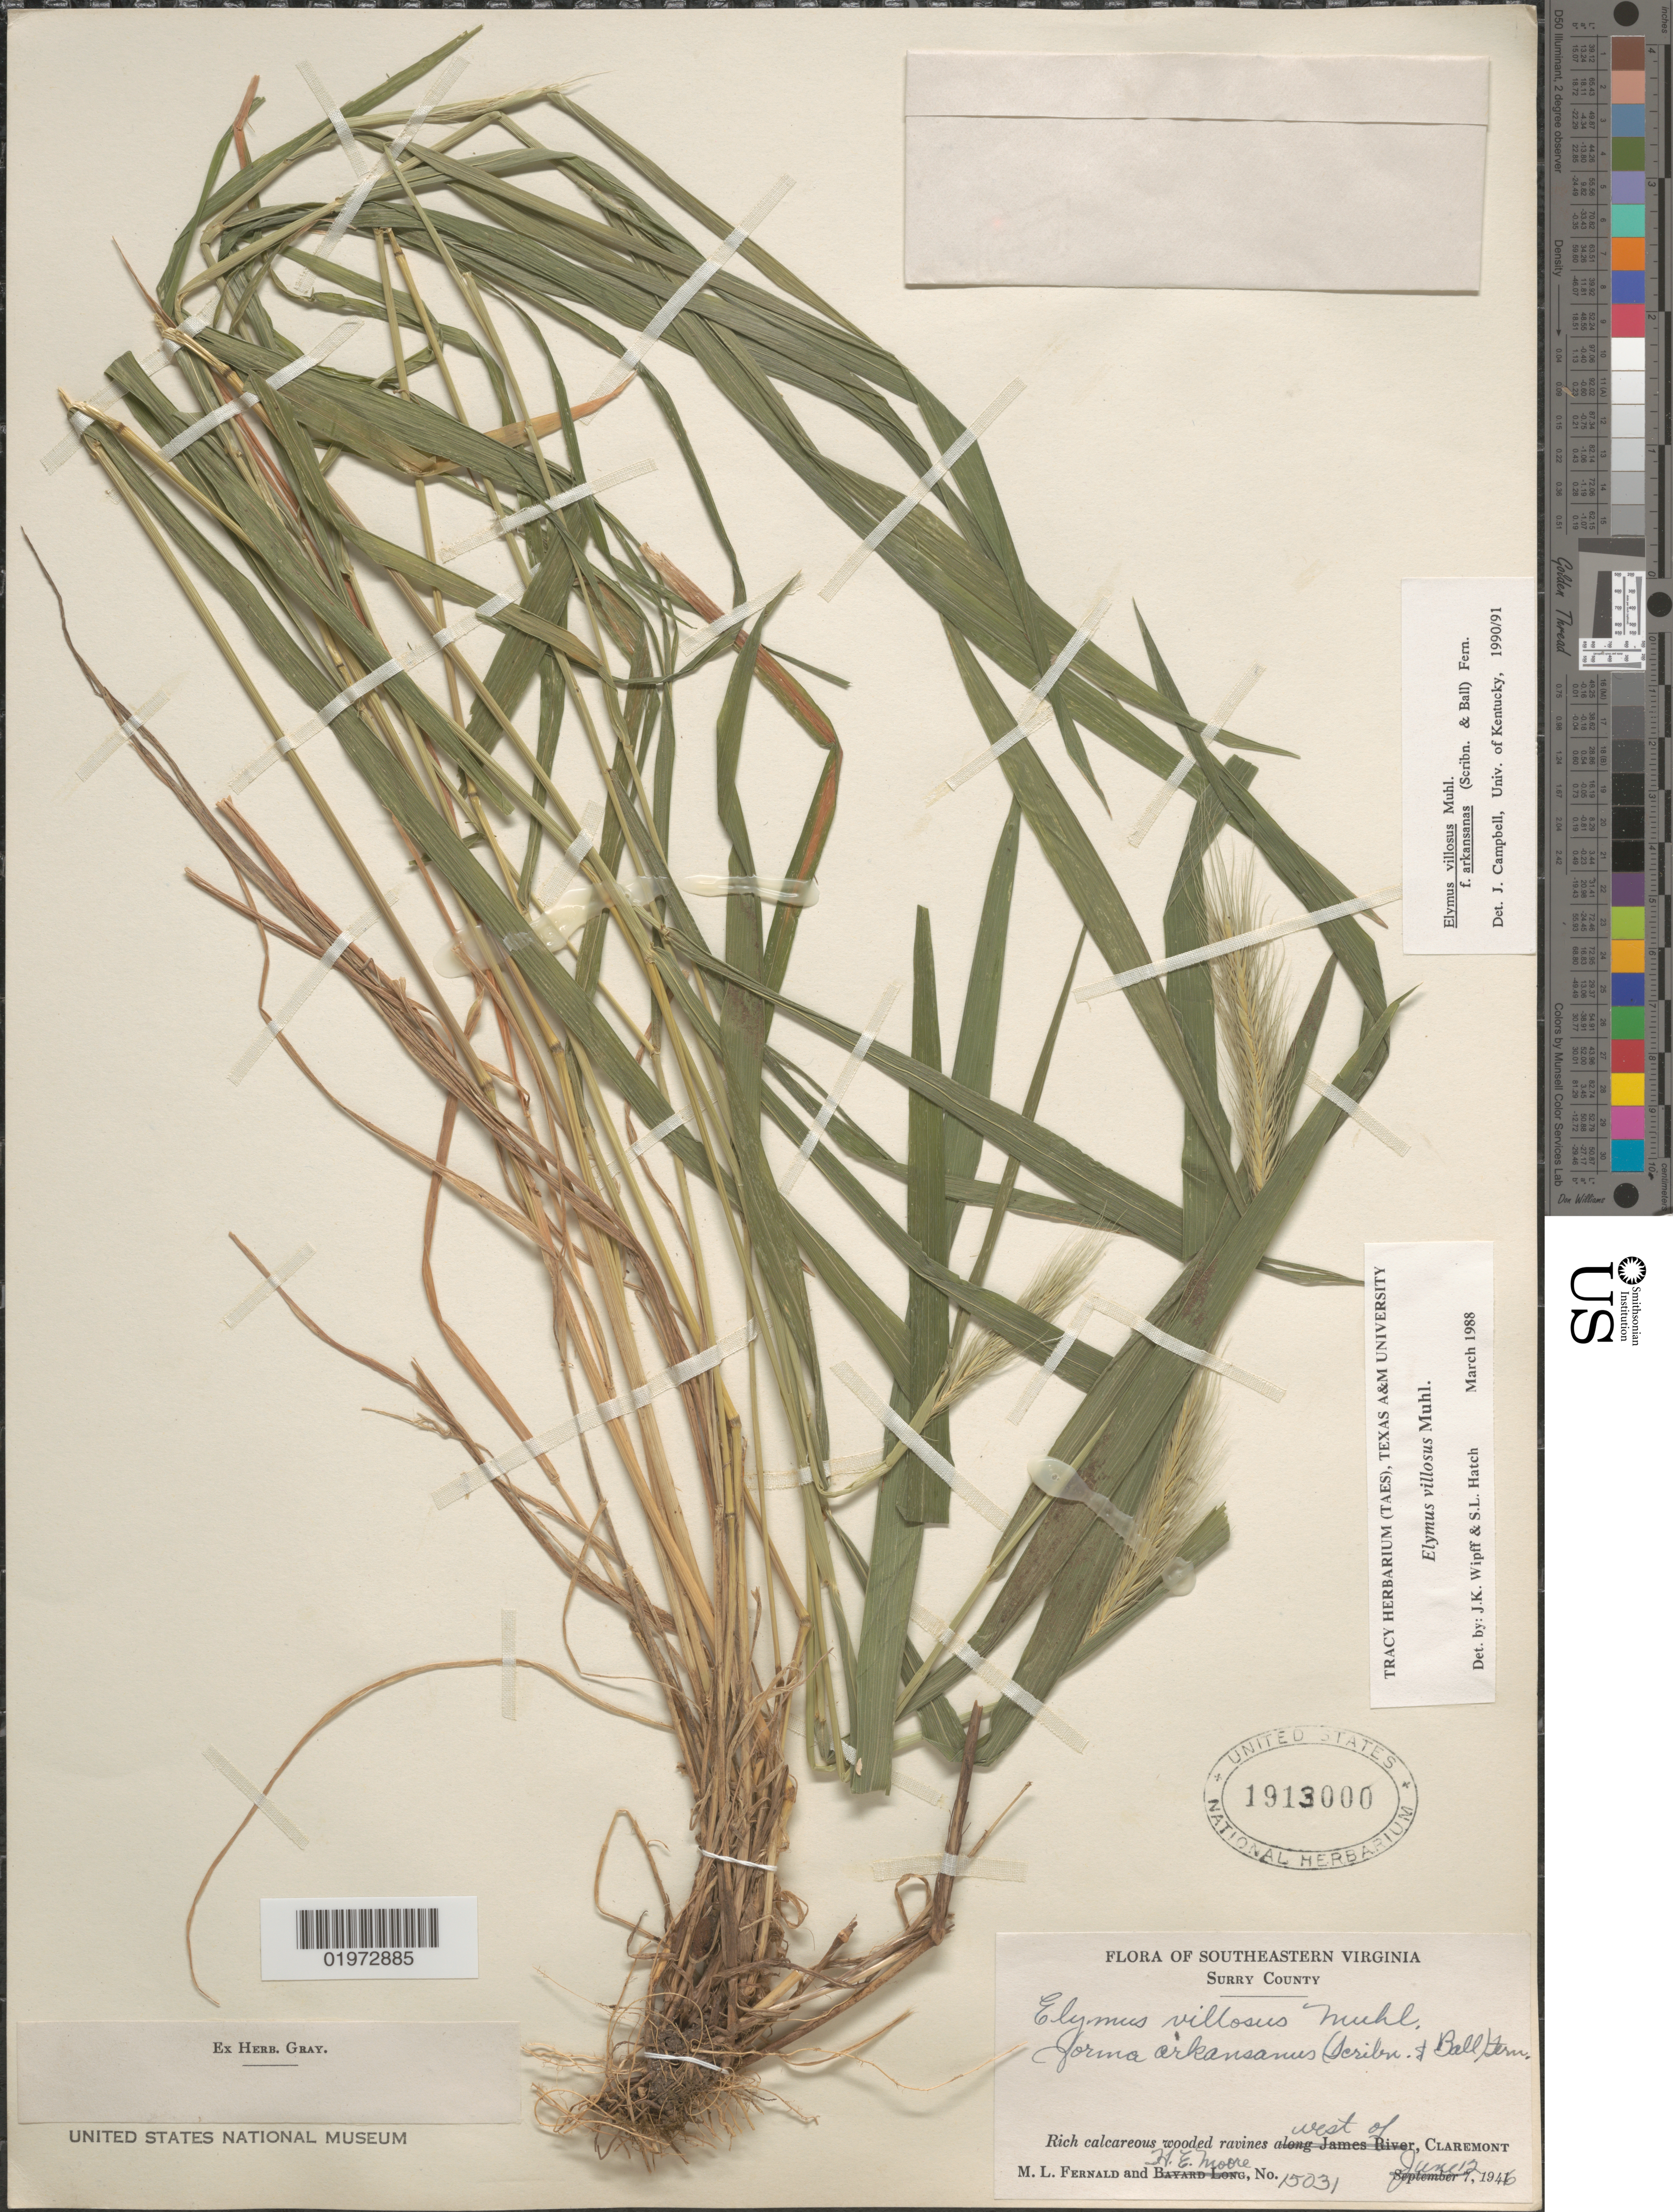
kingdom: Plantae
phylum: Tracheophyta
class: Liliopsida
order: Poales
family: Poaceae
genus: Elymus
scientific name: Elymus villosus var. arkansanus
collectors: M. L. Fernald & H. Moore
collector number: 15031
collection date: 1946-06-12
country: United States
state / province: Virginia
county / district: Surry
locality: Southeastern Virginia. Surry County. Rich calcareous wooded ravines west of, Claremont.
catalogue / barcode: US 1913000